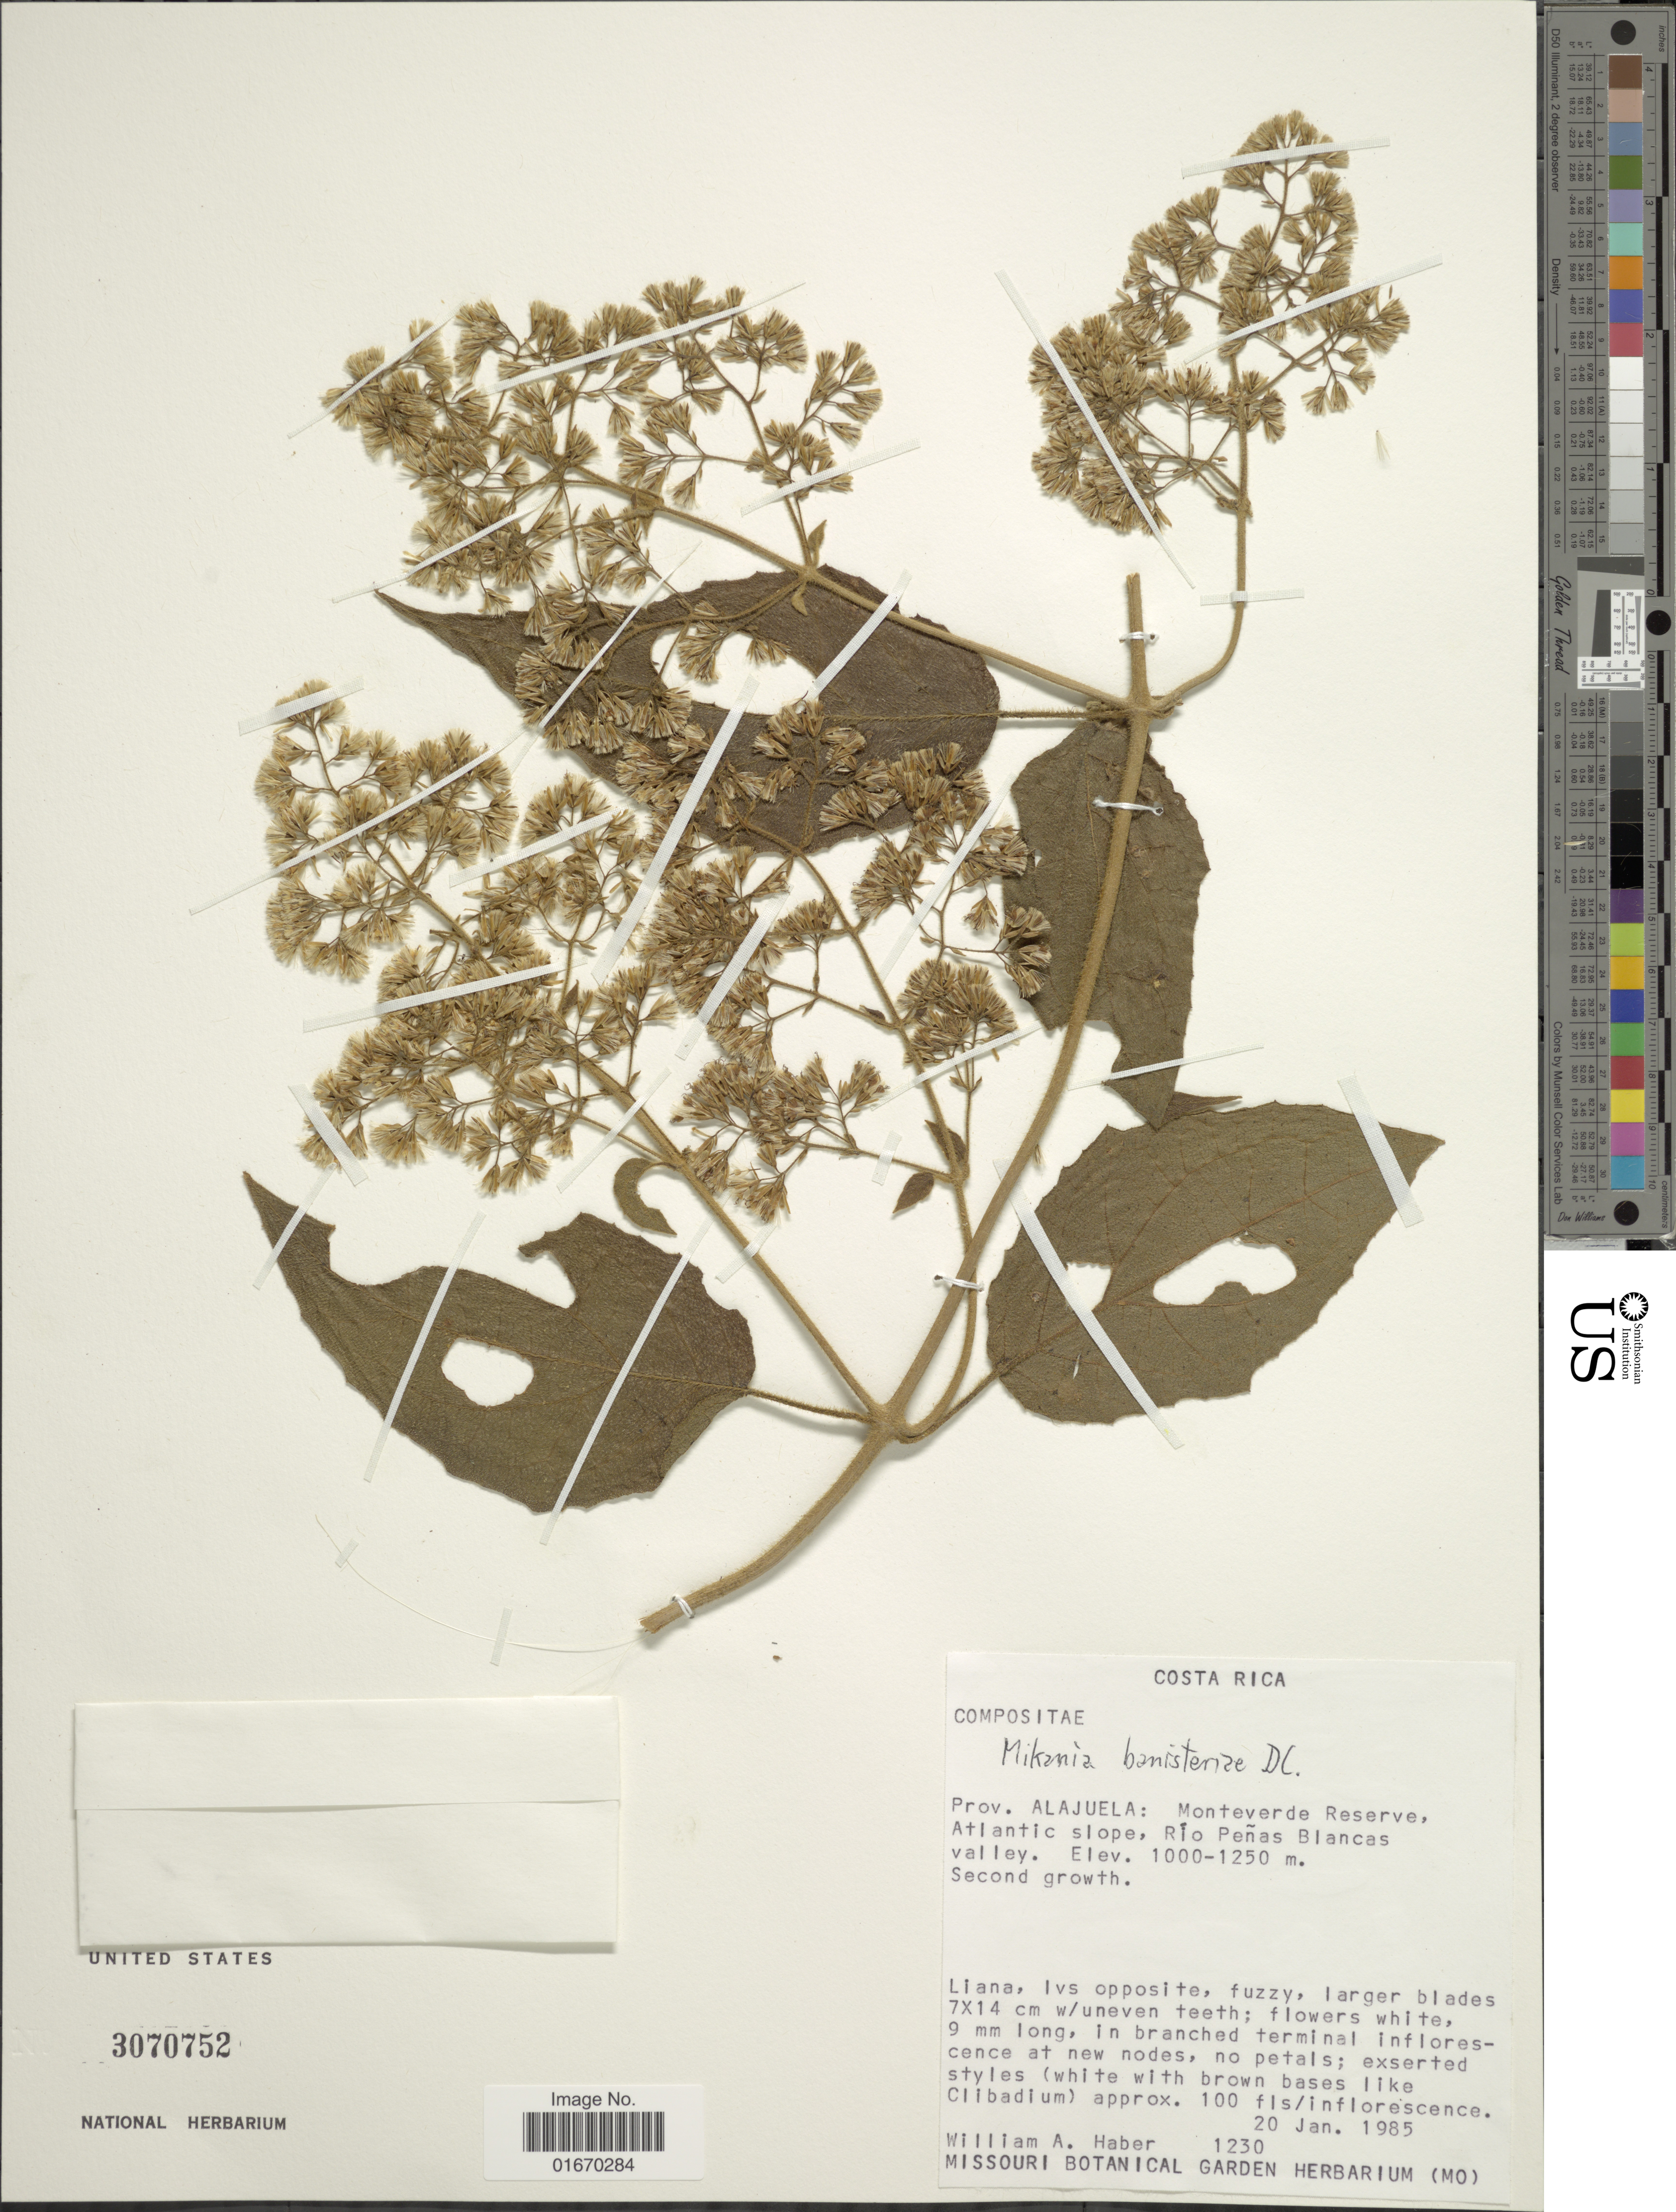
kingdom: Plantae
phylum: Tracheophyta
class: Magnoliopsida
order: Asterales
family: Asteraceae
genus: Mikania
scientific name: Mikania banisteriae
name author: DC.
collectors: W. A. Haber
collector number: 1230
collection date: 1985-01-20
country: Costa Rica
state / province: Alajuela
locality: Monteverde Reserve, Atlantic slope, Rio Penas Blancas valley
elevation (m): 1000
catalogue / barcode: US 3070752